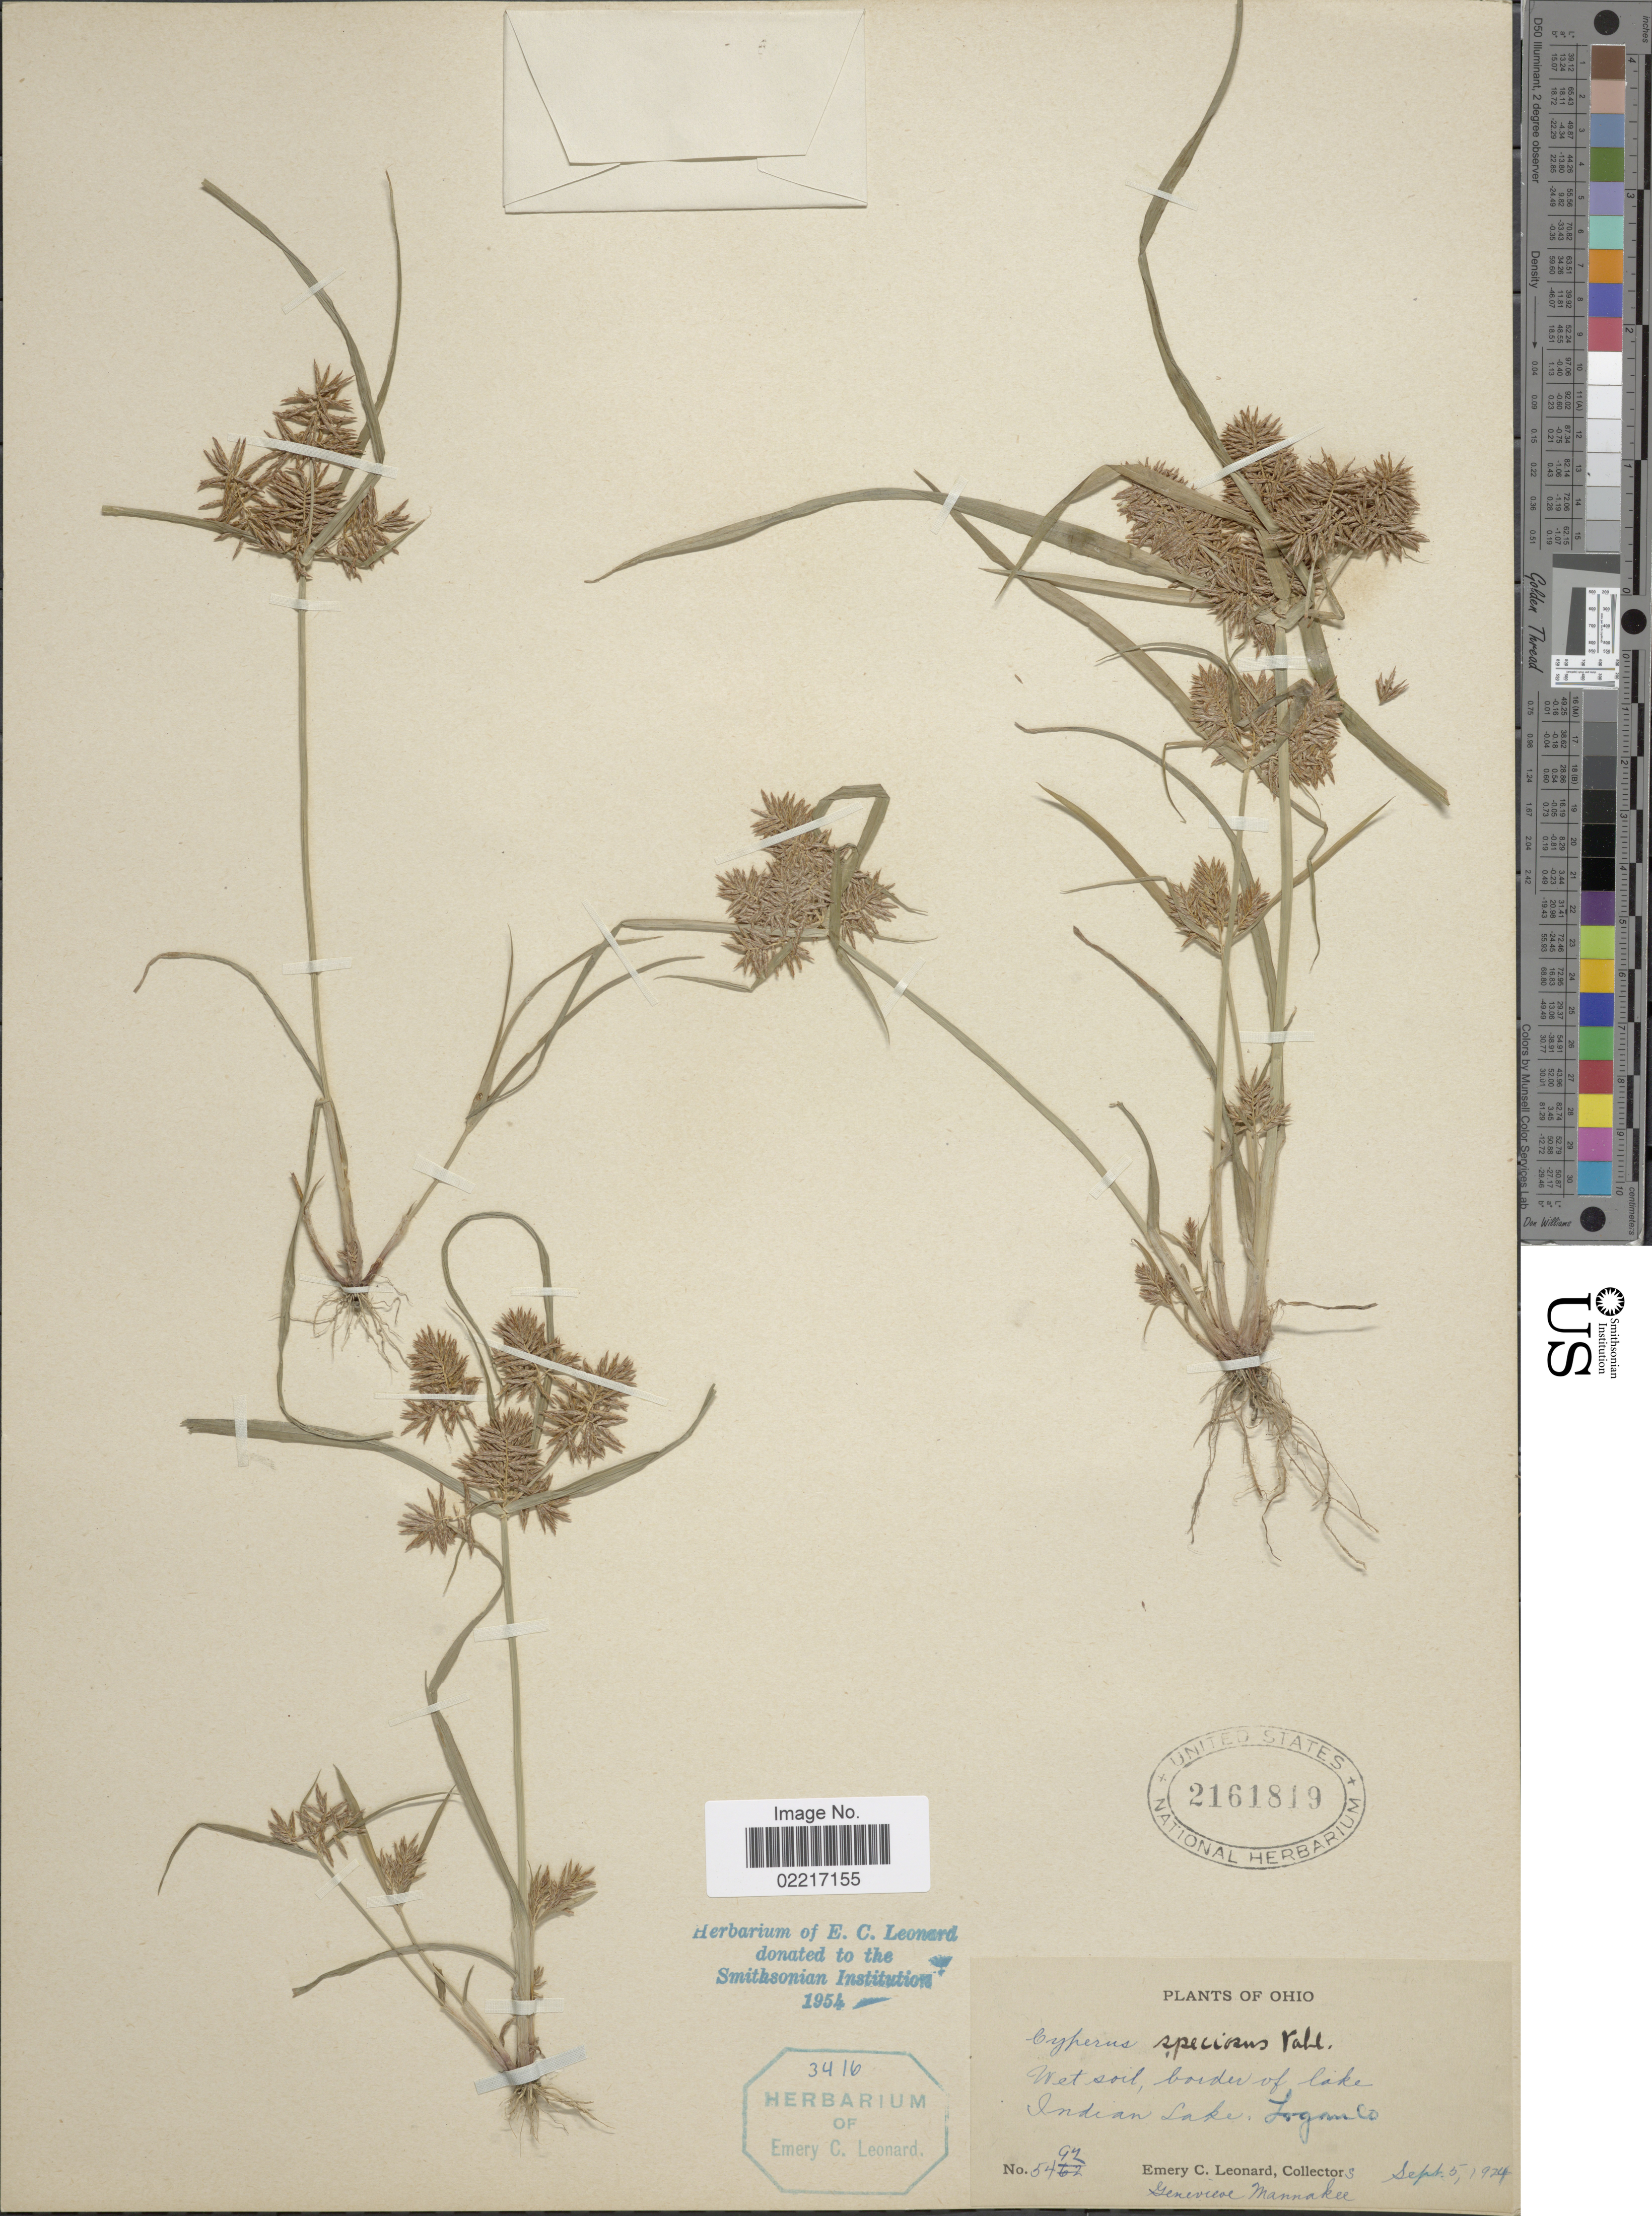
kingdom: Plantae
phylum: Tracheophyta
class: Liliopsida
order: Poales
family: Cyperaceae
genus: Cyperus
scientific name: Cyperus odoratus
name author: L.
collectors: E. C. Leonard & G. Mannakee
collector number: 5492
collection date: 1924-09-05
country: United States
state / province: Ohio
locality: Wet soil, border of lake, Indian Lake, Logan Co.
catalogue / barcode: US 2161819